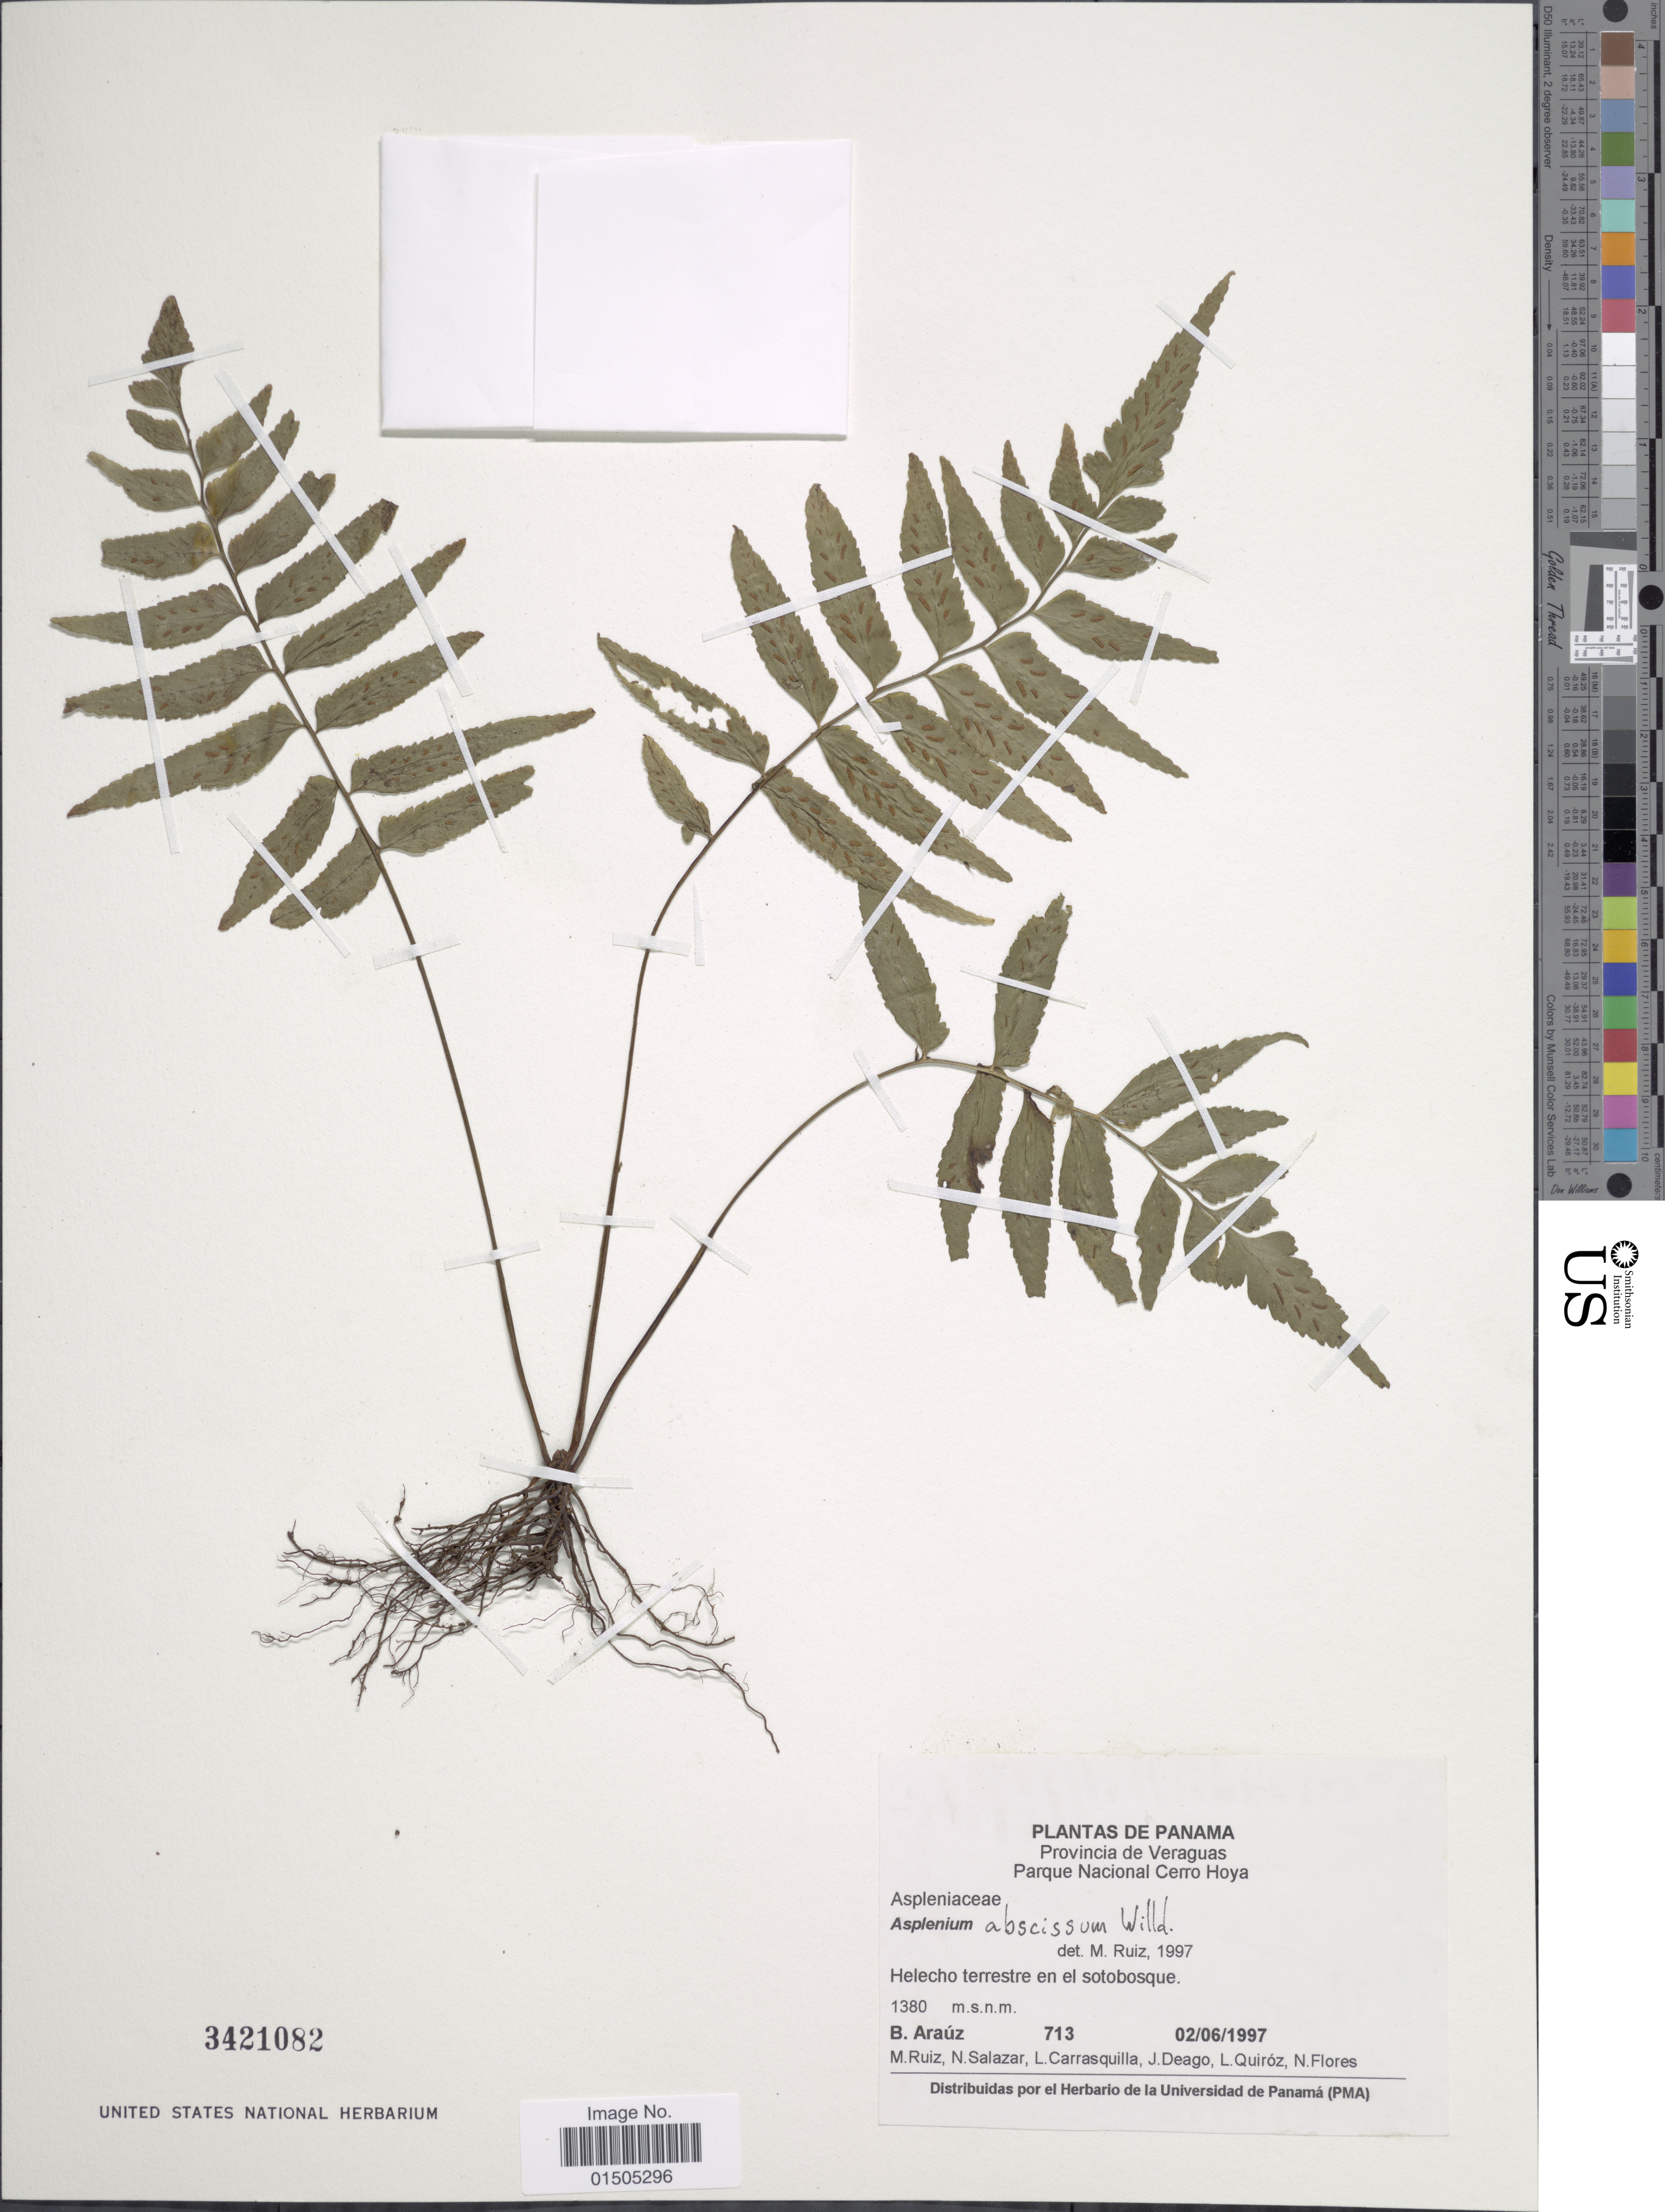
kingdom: Plantae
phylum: Tracheophyta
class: Polypodiopsida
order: Polypodiales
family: Aspleniaceae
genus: Asplenium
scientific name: Asplenium abscissum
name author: Willd.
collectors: B. Araúz, M. Ruiz, N. Salazar, L. Carrasquilla & et al.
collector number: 713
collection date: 1997-06-02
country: Panama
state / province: Veraguas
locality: Parque Nacional Cerro Hoya. Helecho terrestre en el sotobosque.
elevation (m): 1380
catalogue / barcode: US 3421082